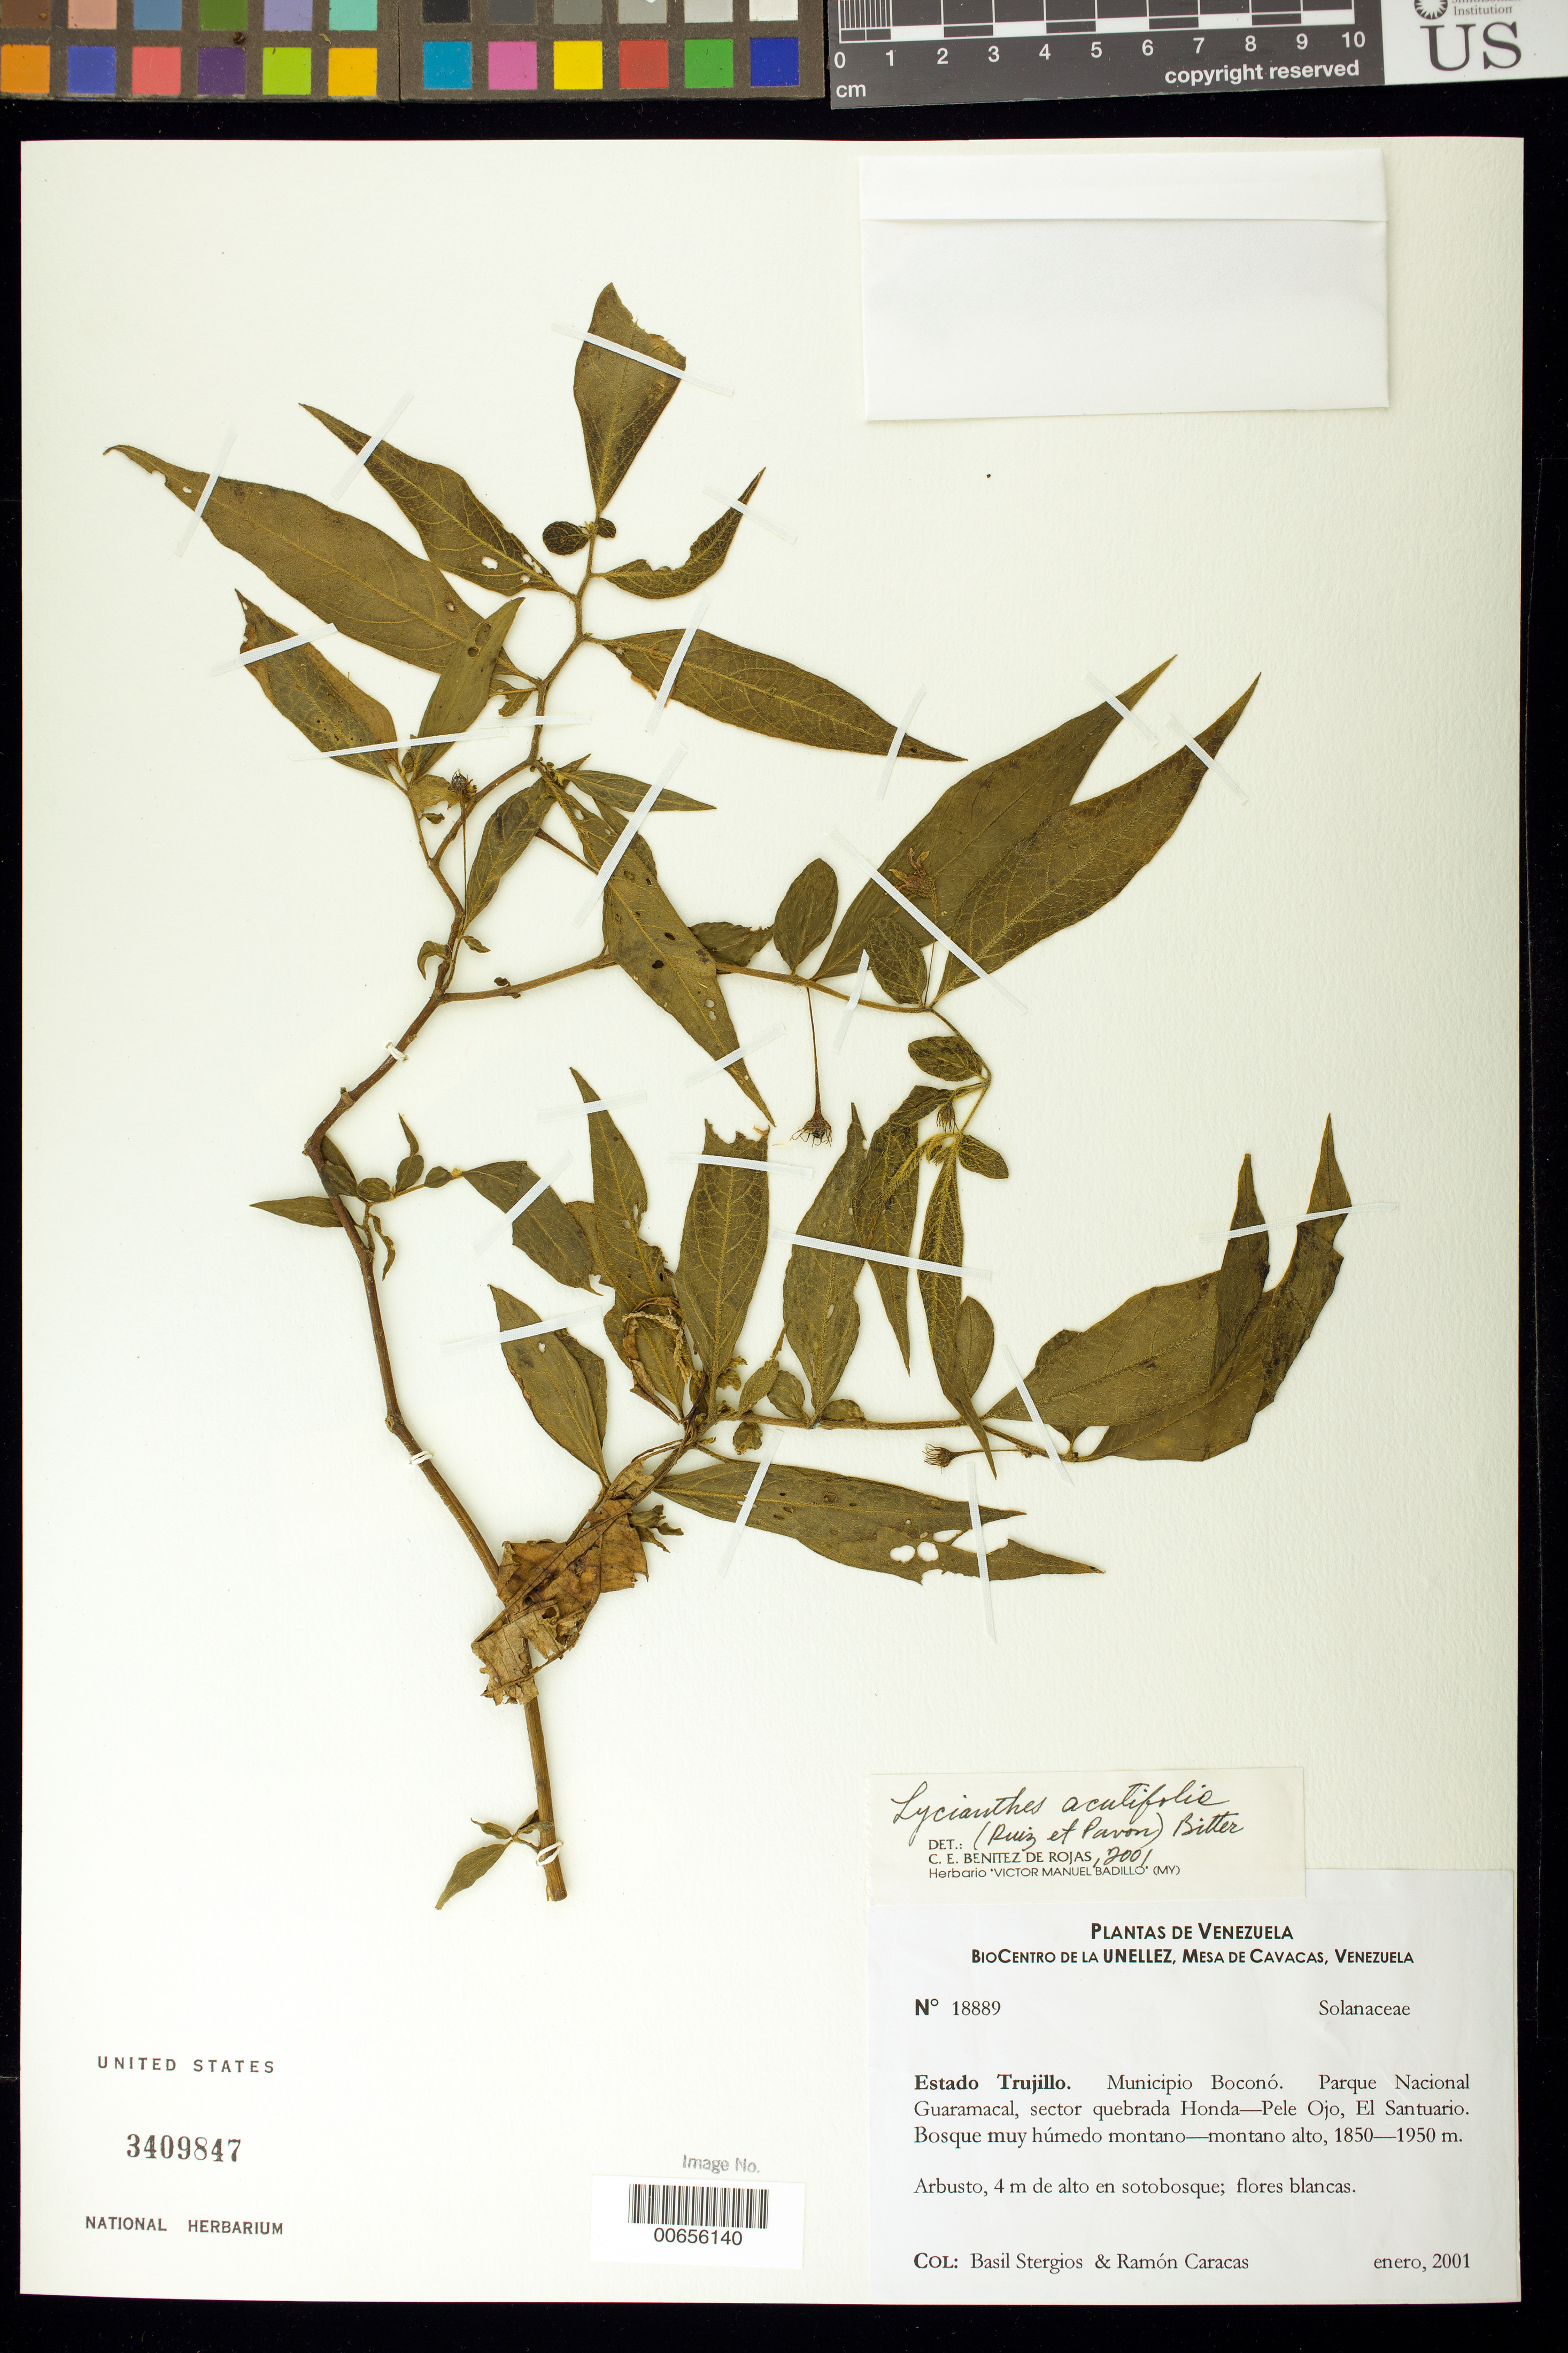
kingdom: Plantae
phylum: Tracheophyta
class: Magnoliopsida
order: Solanales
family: Solanaceae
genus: Lycianthes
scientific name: Lycianthes acutifolia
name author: (Ruiz & Pav.) Bitter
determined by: Benítez, C. E.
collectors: B. G. Stergios & R. Caracas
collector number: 18889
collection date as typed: Jan 2001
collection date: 2001-01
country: Venezuela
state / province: Trujillo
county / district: Boconó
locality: Parque Nacional Guaramacal, sector quebrada Honda-Pele Ojo, El Santuario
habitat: Bosque muy húmedo montano-montano alto.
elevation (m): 1850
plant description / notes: PORT, US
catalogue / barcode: US 3409847